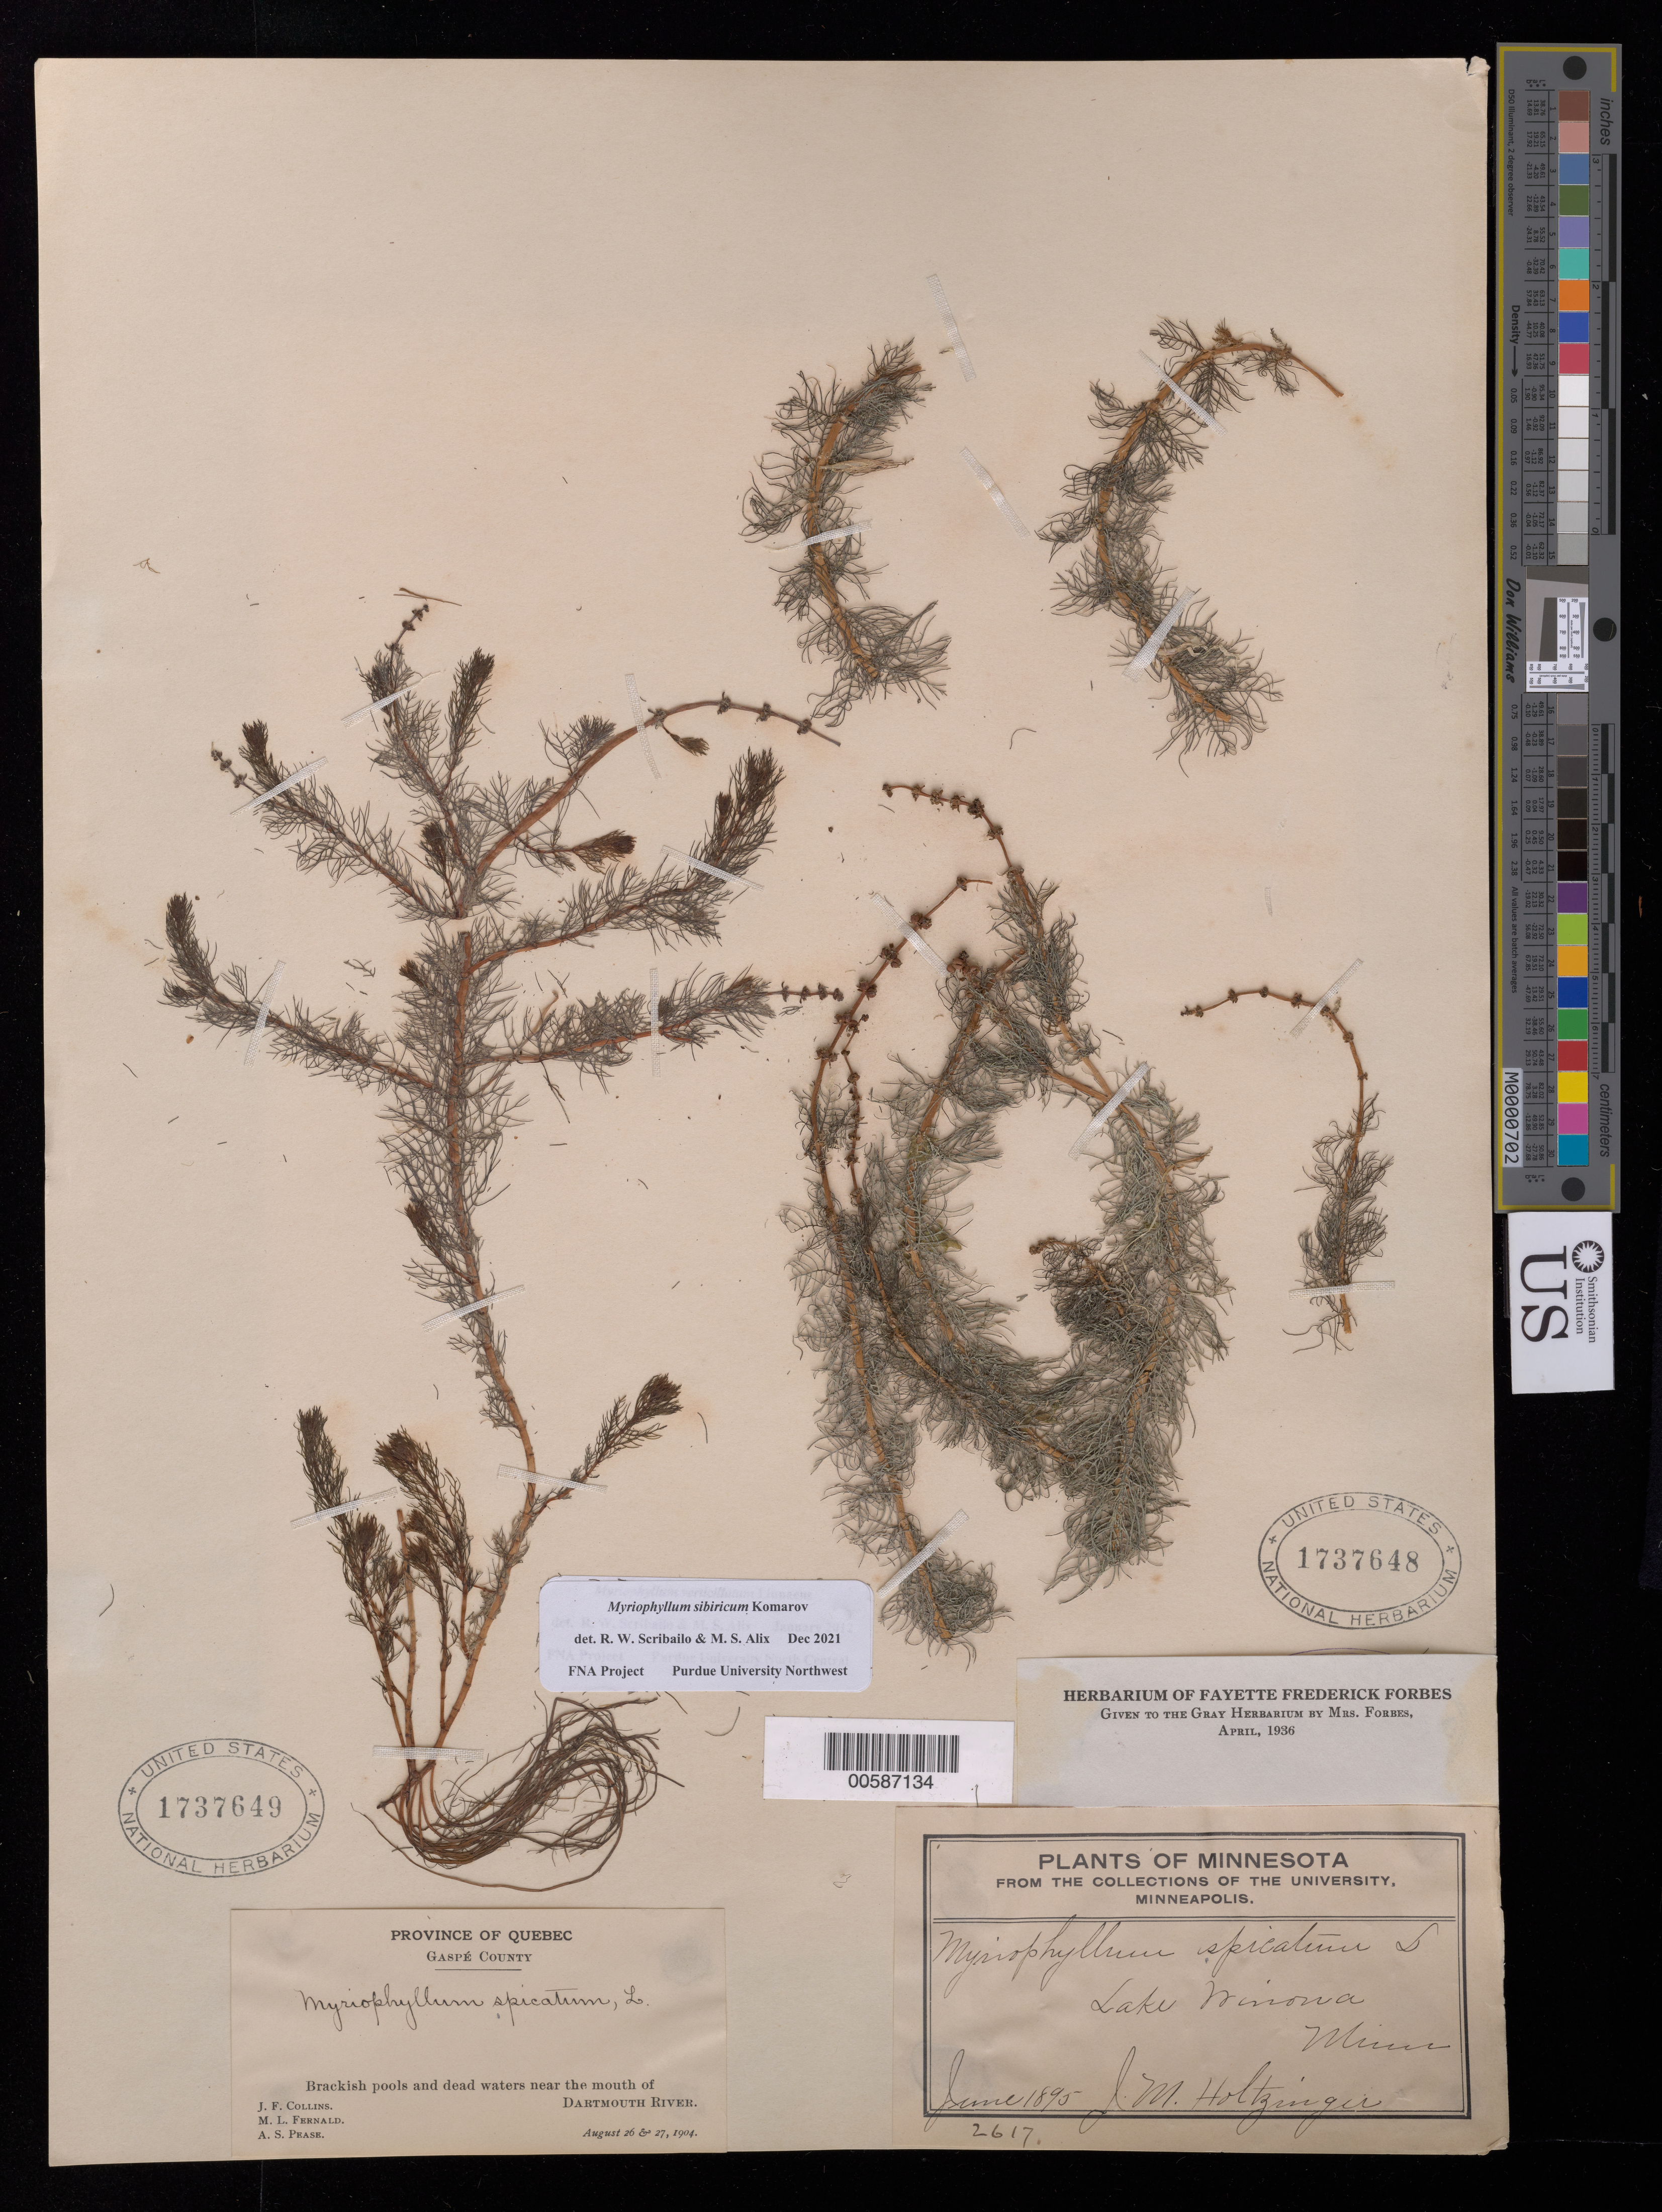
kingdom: Plantae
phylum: Tracheophyta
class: Magnoliopsida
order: Saxifragales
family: Haloragaceae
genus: Myriophyllum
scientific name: Myriophyllum sibiricum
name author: Kom.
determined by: Scribailo, R. W.; Alix, M. S.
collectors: J. Holtzinger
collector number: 2617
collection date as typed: Jun 1895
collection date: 1895-06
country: United States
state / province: Minnesota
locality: Lake Winona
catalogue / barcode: US 1737648